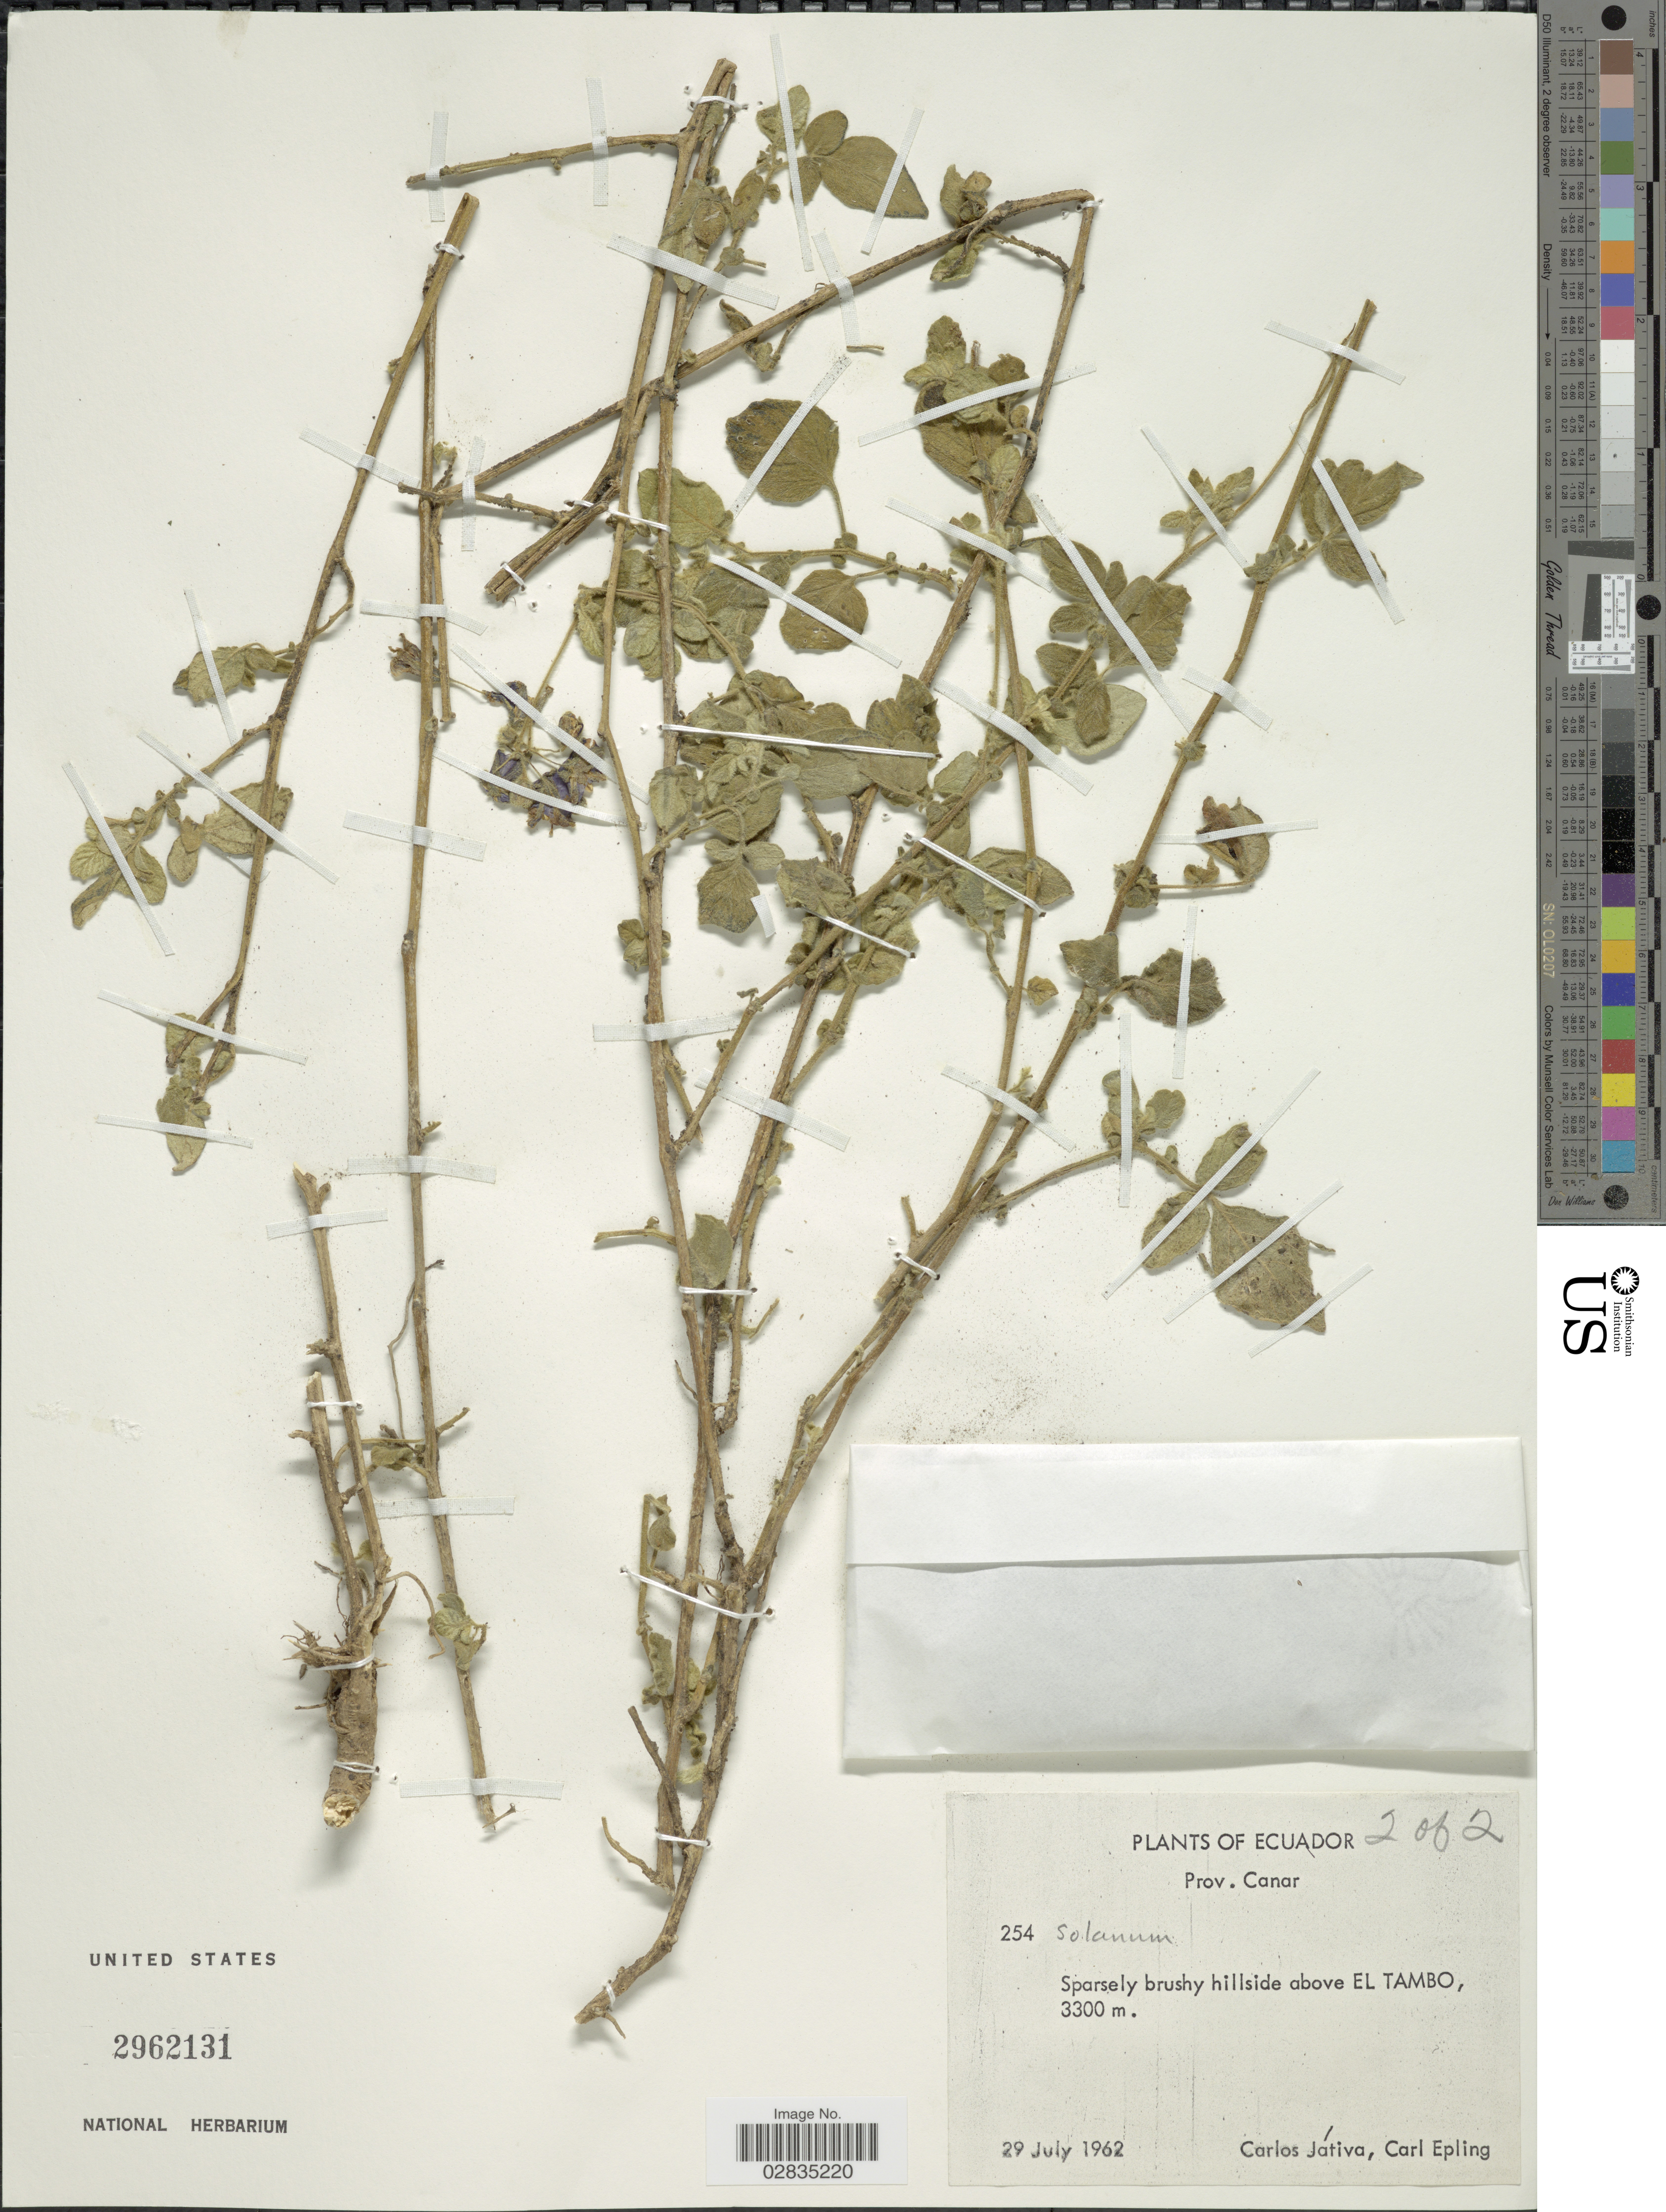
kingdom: Plantae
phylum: Tracheophyta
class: Magnoliopsida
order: Solanales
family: Solanaceae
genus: Solanum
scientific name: Solanum sp.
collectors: C. D. Játiva & C. C. Epling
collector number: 254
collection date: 1962-07-29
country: Ecuador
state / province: Cañar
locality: Hillside above El Tambo.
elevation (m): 3300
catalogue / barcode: US 2962131